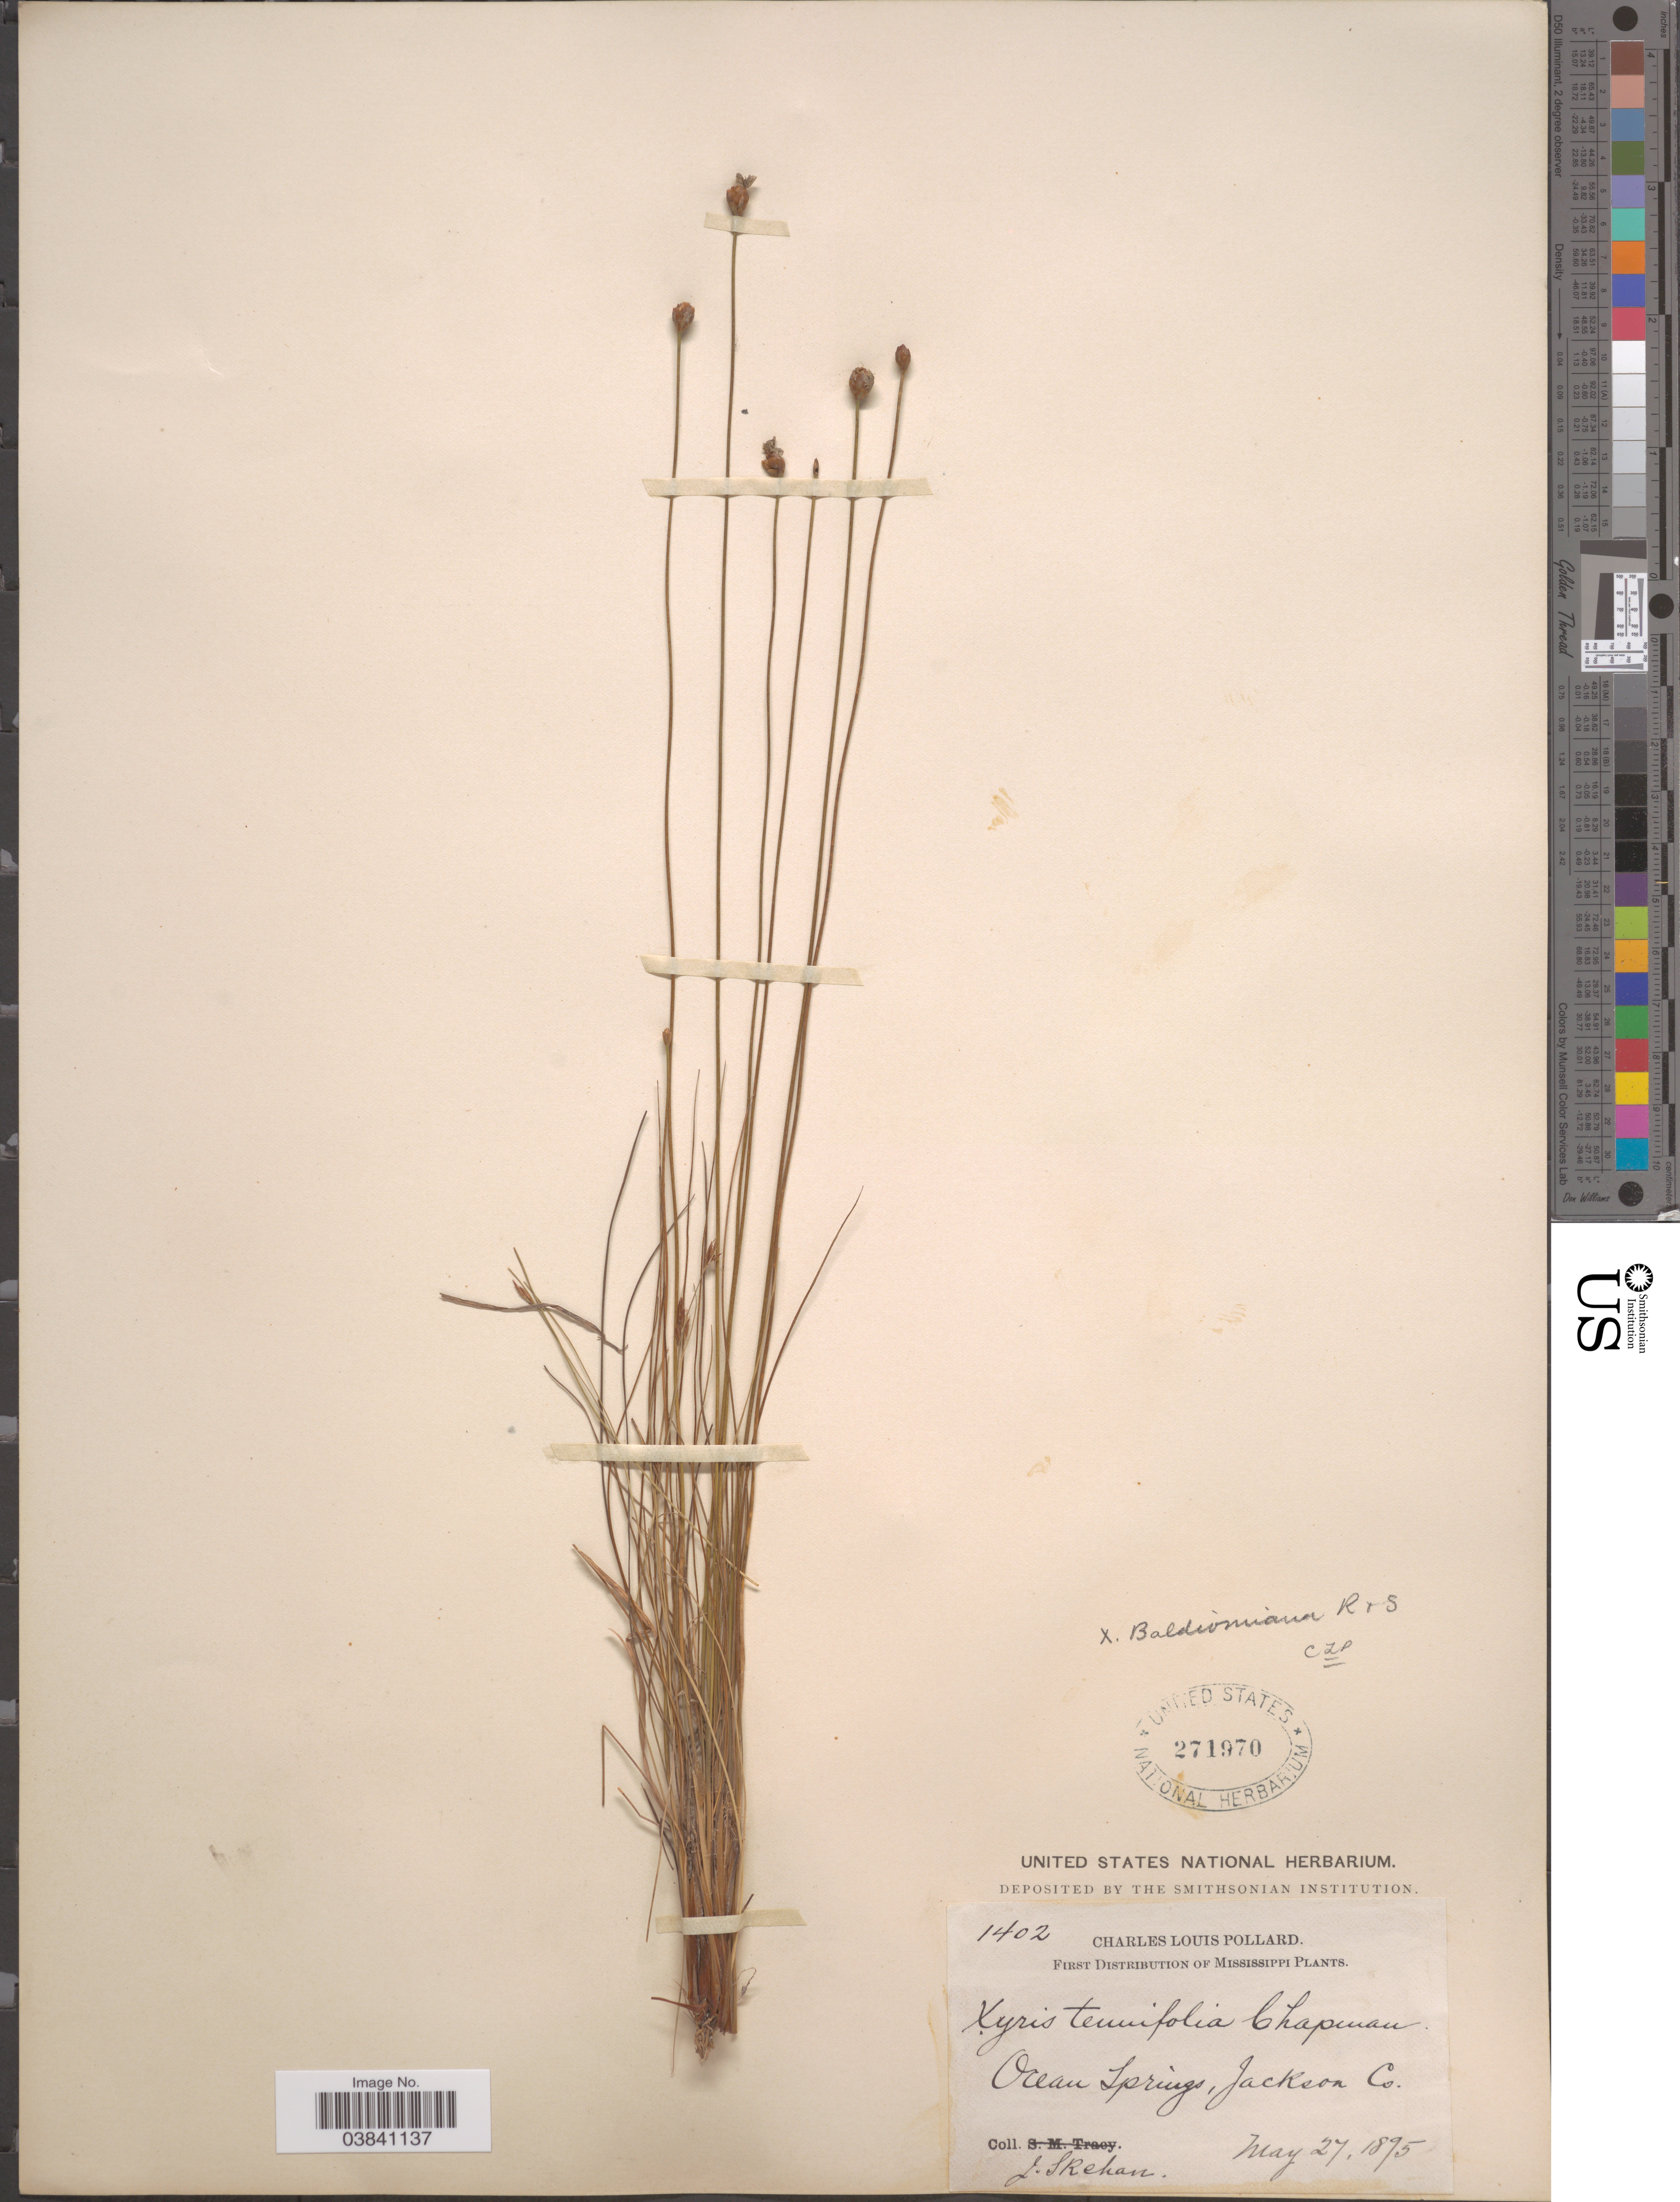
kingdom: Plantae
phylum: Tracheophyta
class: Liliopsida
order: Poales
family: Xyridaceae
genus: Xyris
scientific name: Xyris baldwiniana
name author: Schult.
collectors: J. Skehan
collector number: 1402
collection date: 1895-05-27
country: United States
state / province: Mississippi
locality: Ocean Springs, Jackson Co.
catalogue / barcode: US 271970